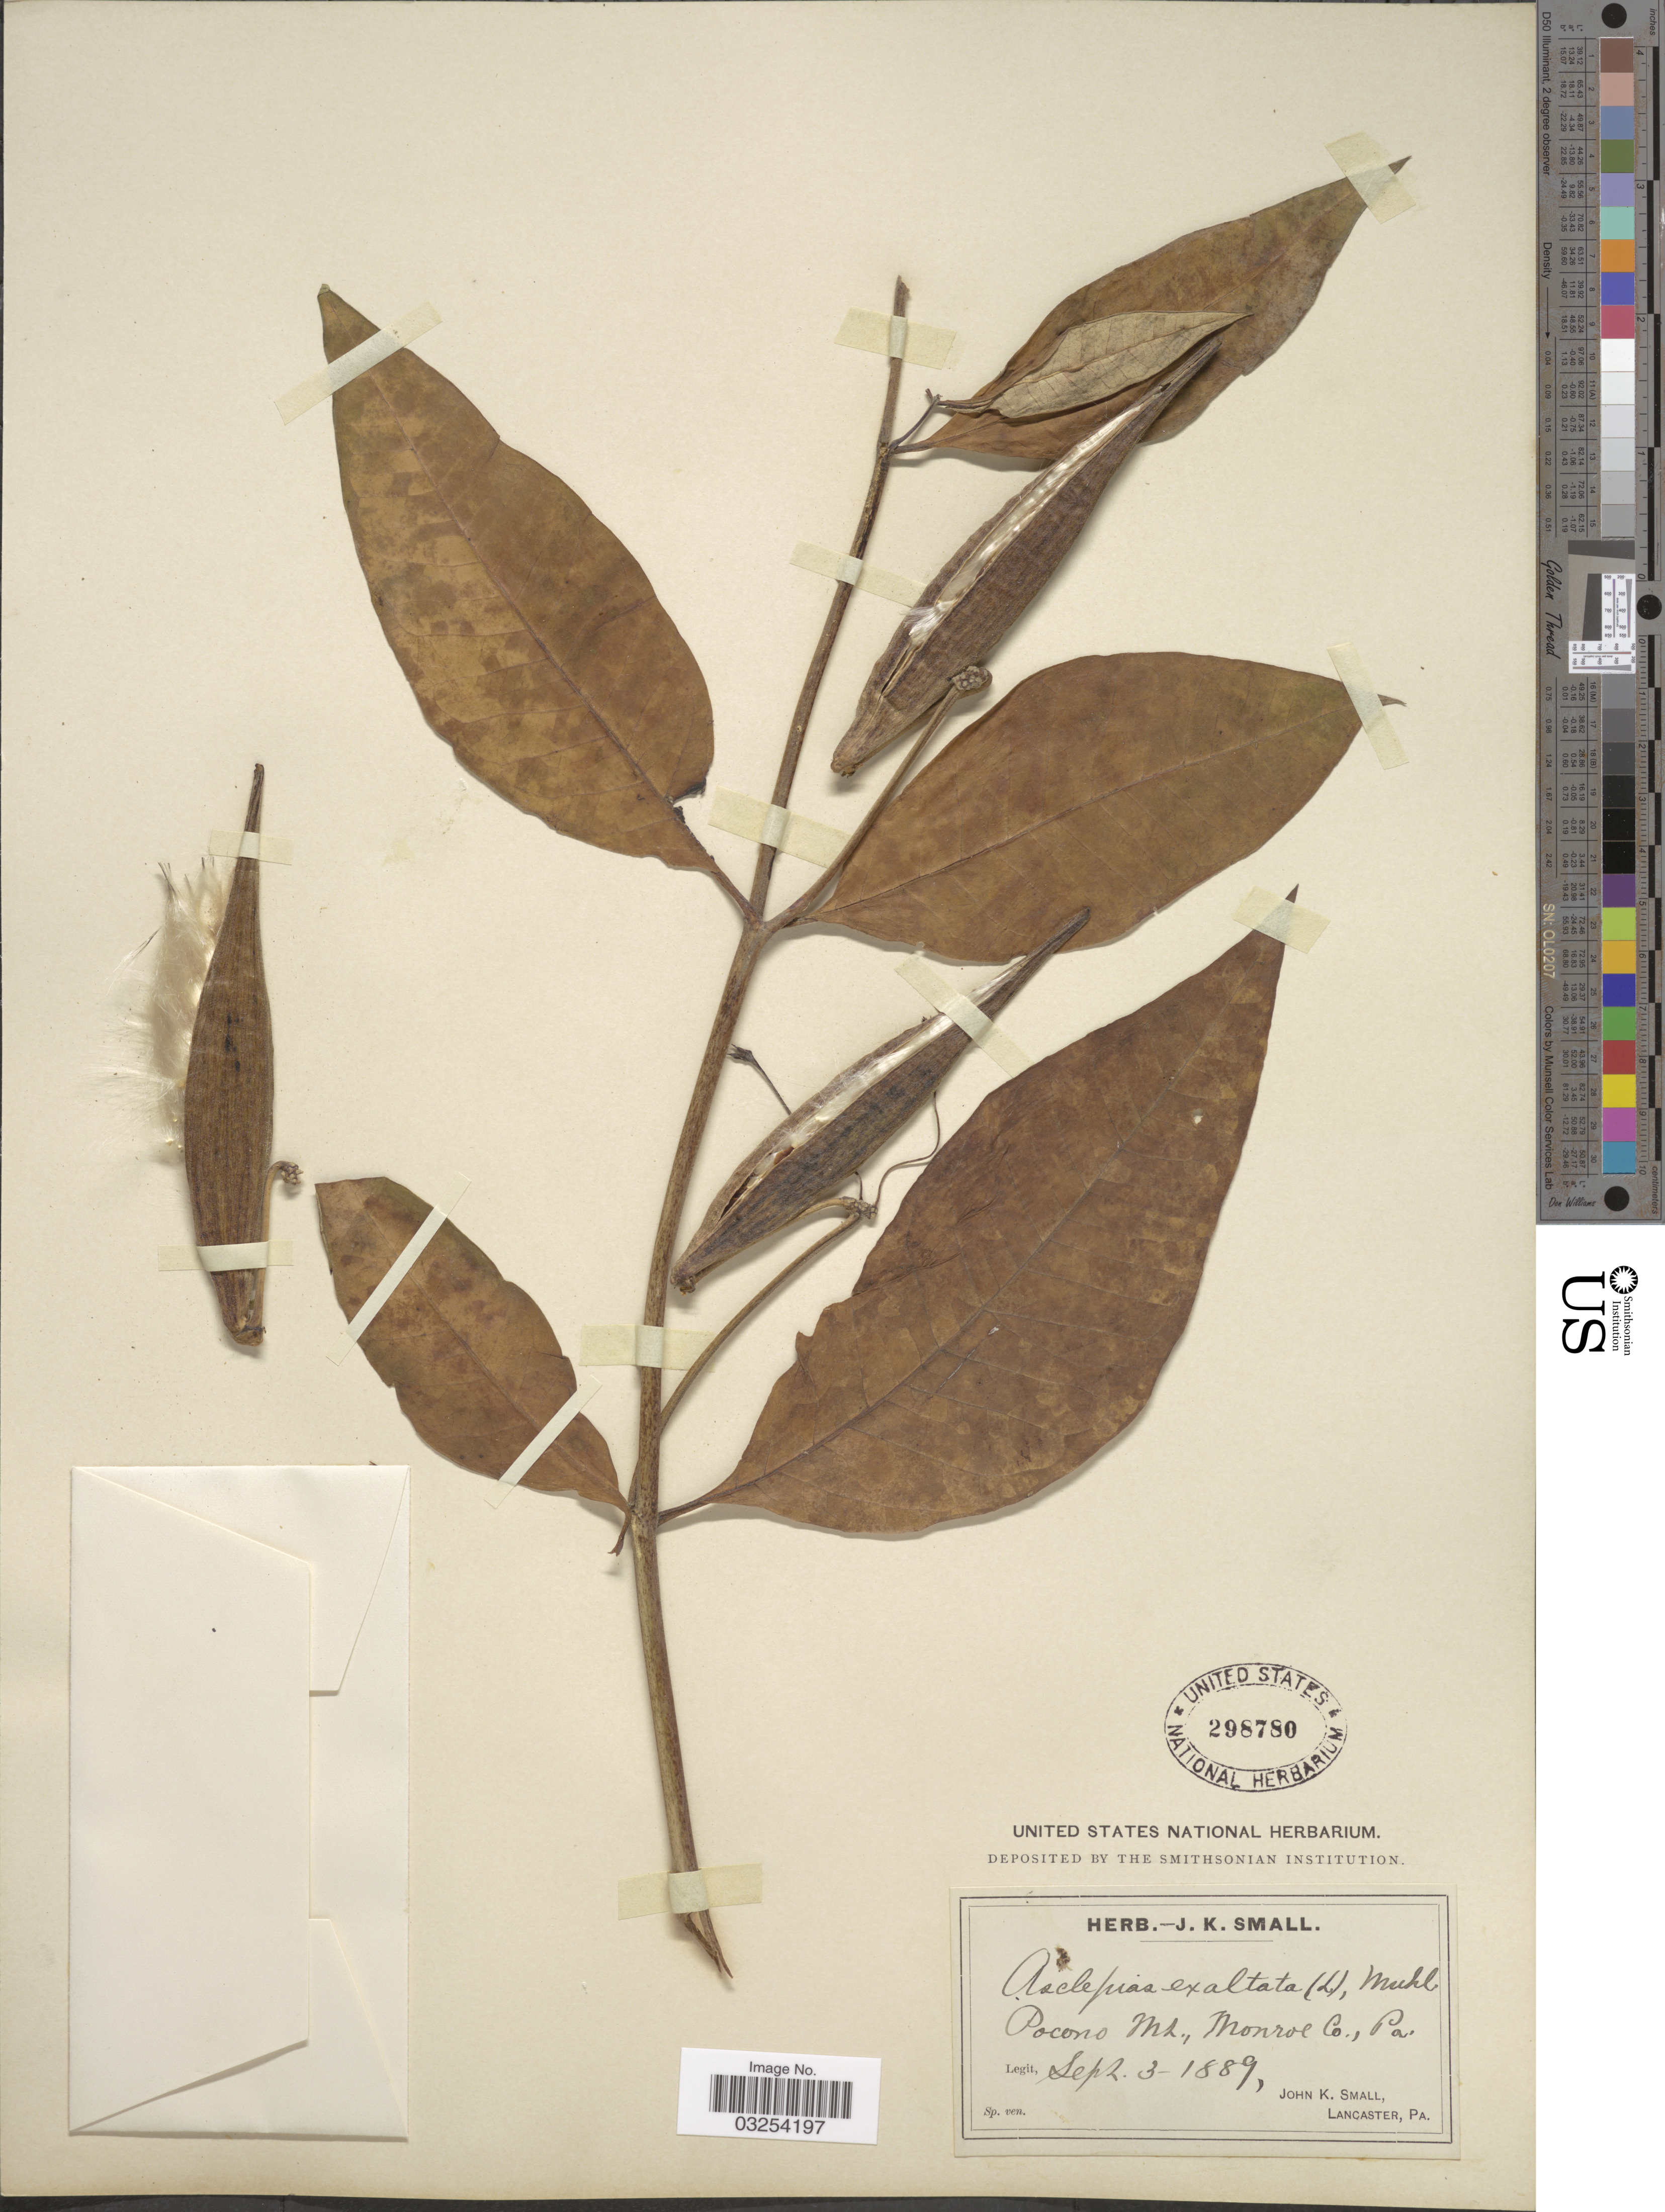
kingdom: Plantae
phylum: Tracheophyta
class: Magnoliopsida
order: Gentianales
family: Apocynaceae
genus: Asclepias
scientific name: Asclepias exaltata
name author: Muhl.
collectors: J. K. Small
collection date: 1889-09-03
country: United States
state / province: Pennsylvania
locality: Pocono Mt., Monroe Co.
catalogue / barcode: US 298780